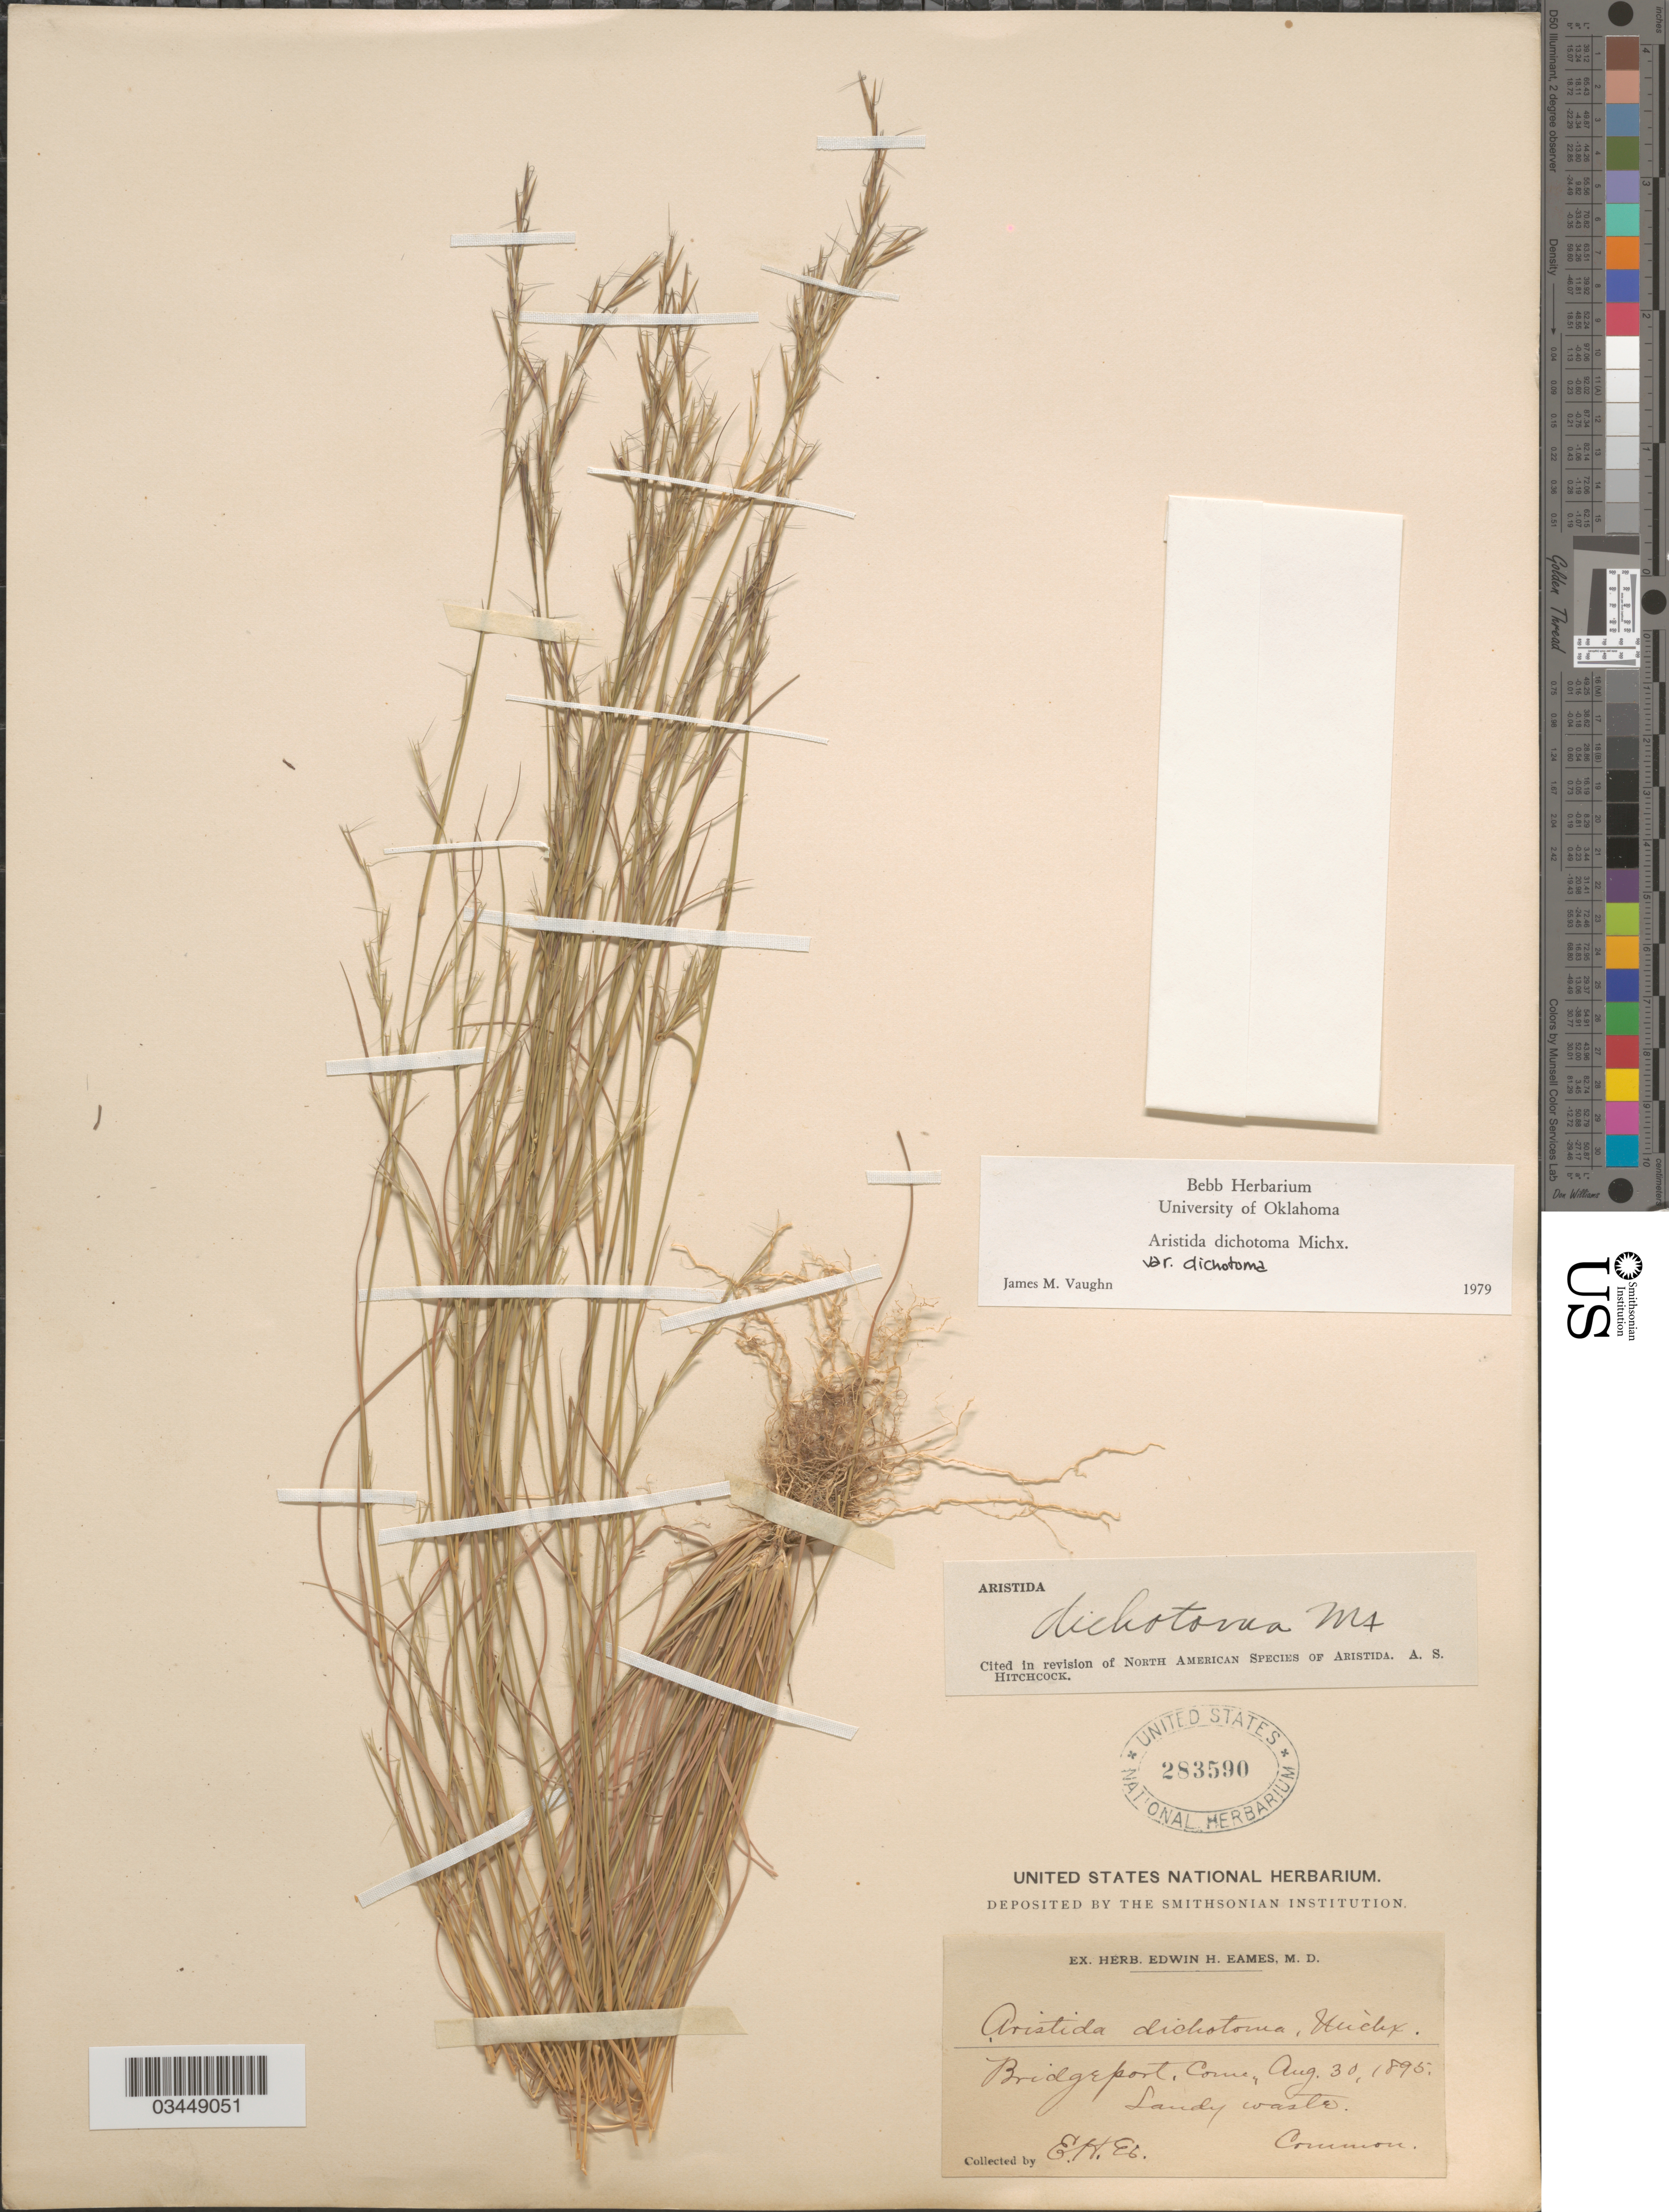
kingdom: Plantae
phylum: Tracheophyta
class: Liliopsida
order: Poales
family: Poaceae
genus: Aristida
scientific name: Aristida dichotoma var. dichotoma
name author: Michx.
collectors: E. H. Eames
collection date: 1895-08-30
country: United States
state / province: Connecticut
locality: Bridgeport. Sandy waste.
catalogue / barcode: US 283590